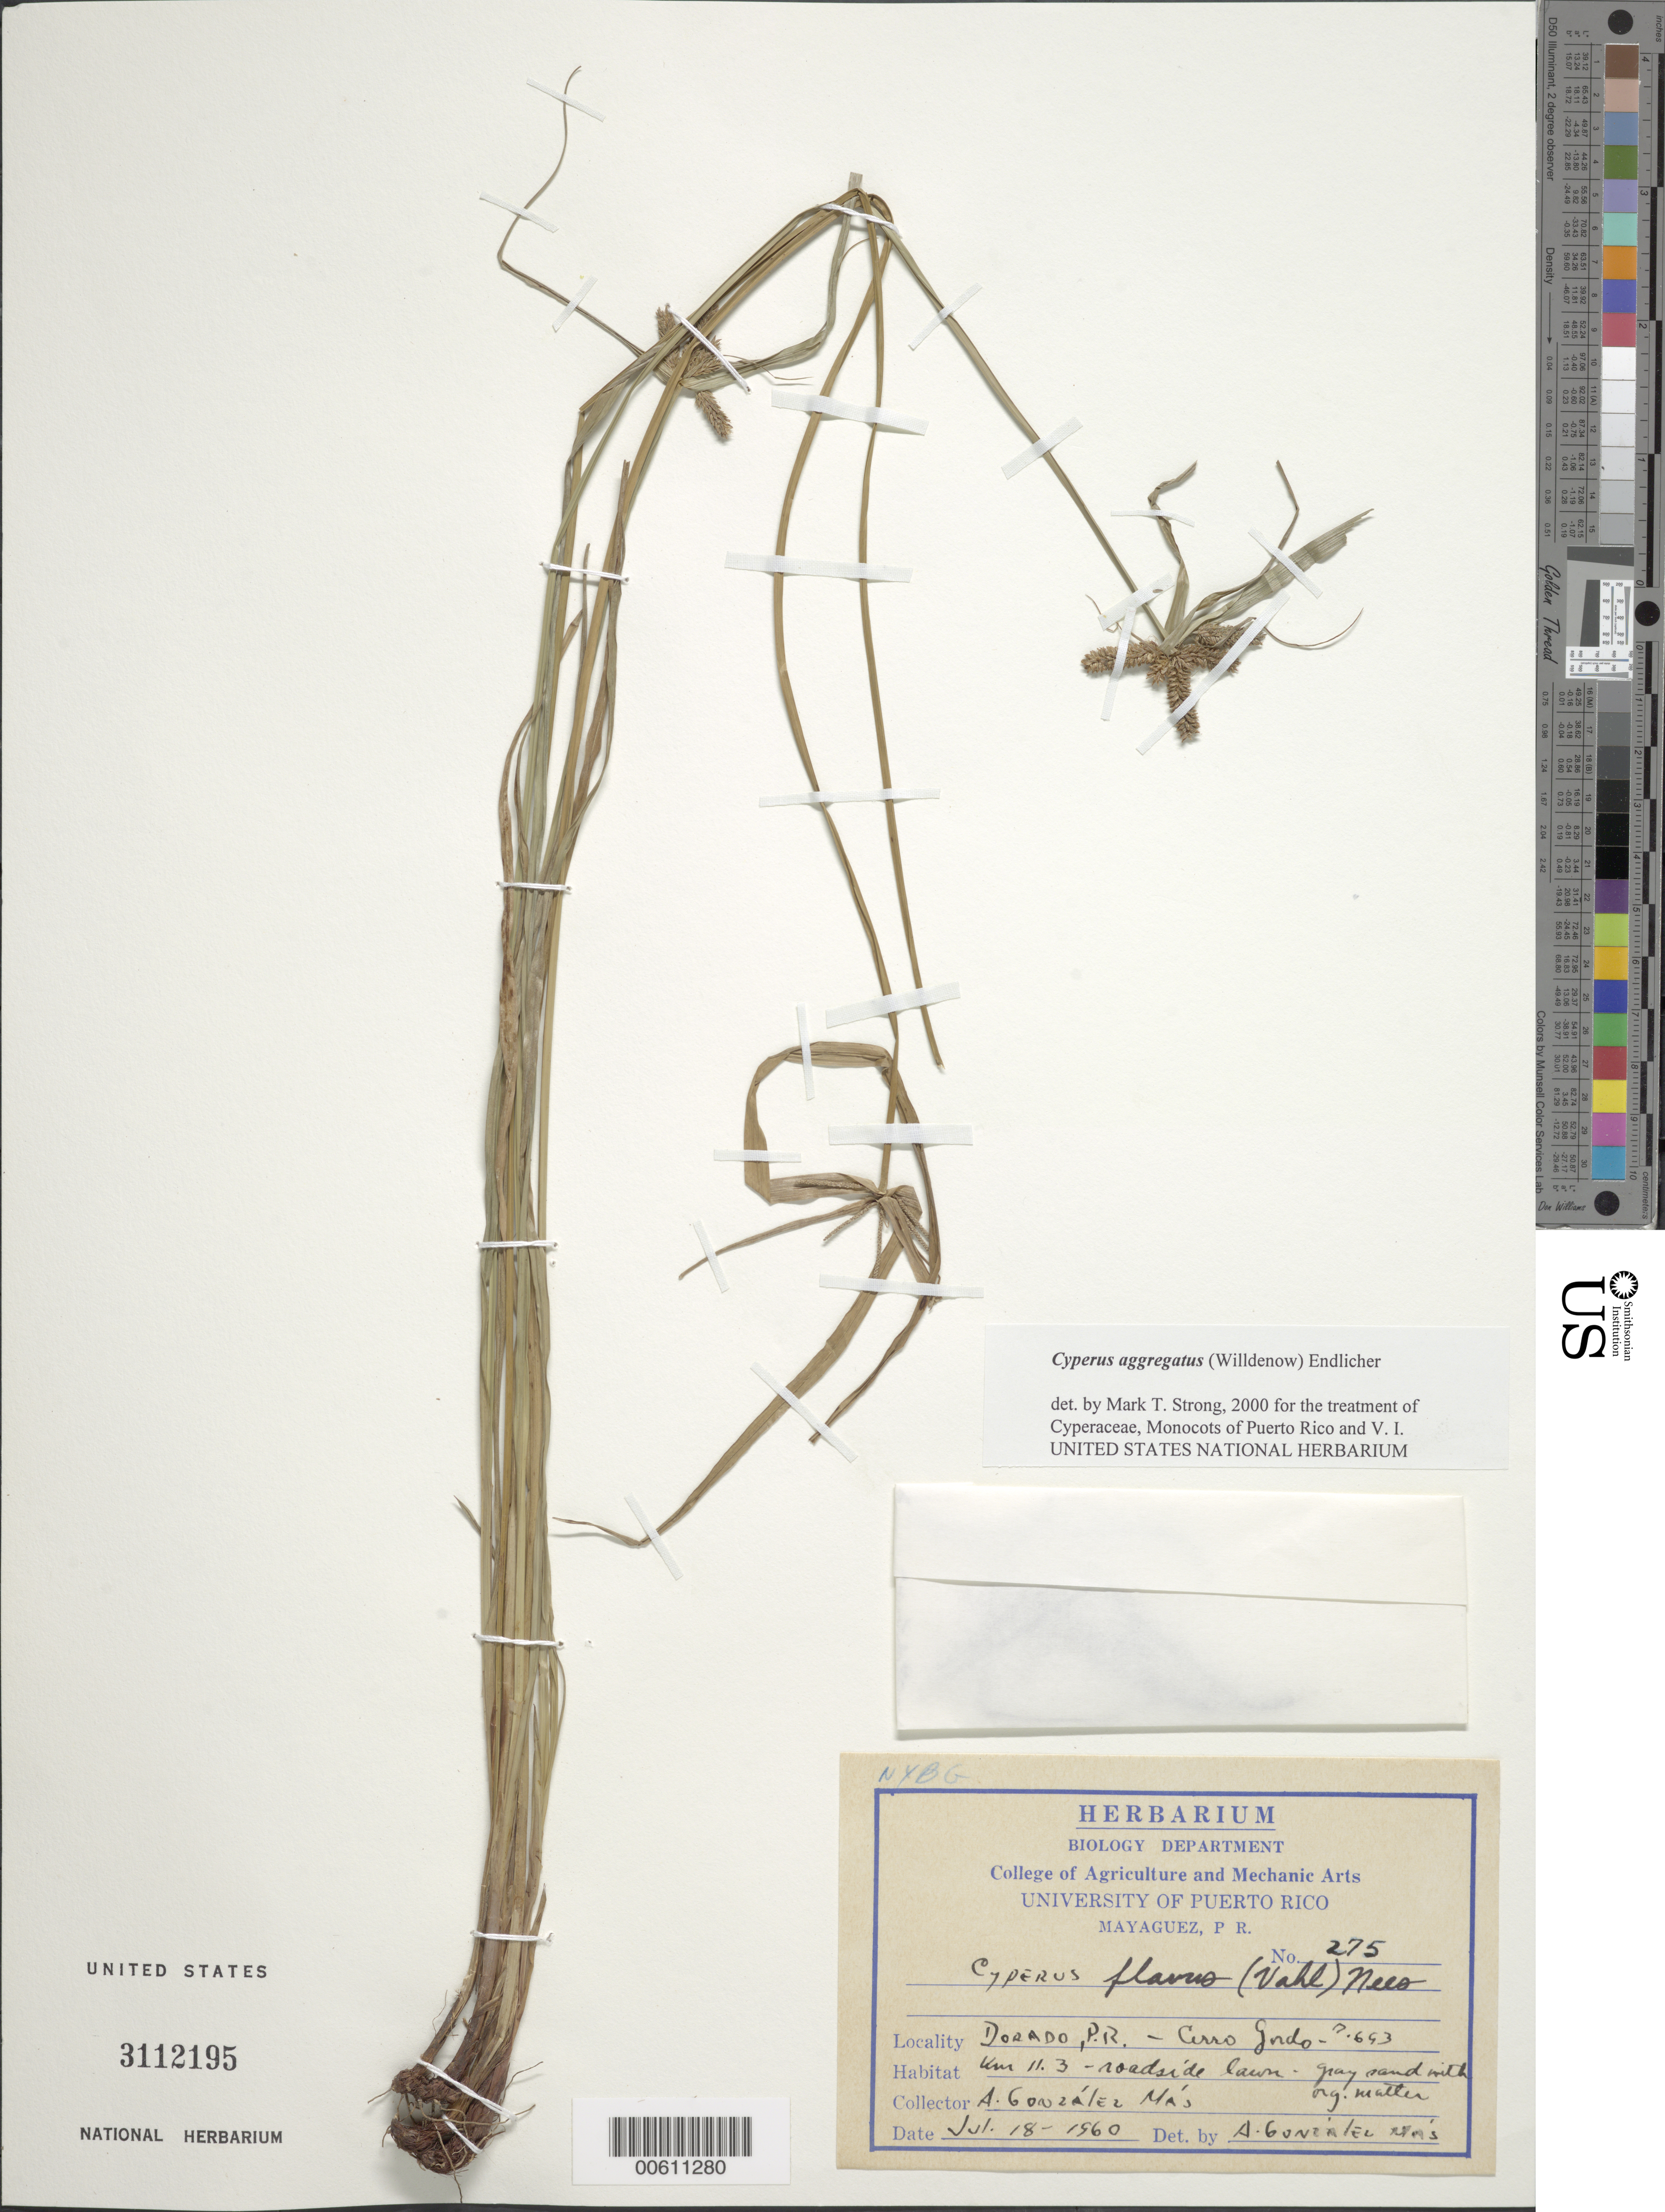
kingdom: Plantae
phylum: Tracheophyta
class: Liliopsida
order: Poales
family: Cyperaceae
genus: Cyperus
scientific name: Cyperus aggregatus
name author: (Willd.) Endl.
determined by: Strong, M. T., (US), Smithsonian Institution - National Museum of Natural History (UNITED STATES)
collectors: A. González Más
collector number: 275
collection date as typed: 18 Jul 1960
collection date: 1960-07-18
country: Puerto Rico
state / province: Dorado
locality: Dorado: To Cerro Gordo, Rd. 693, km 11.3.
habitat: Roadside lawn.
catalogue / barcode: US 3112195